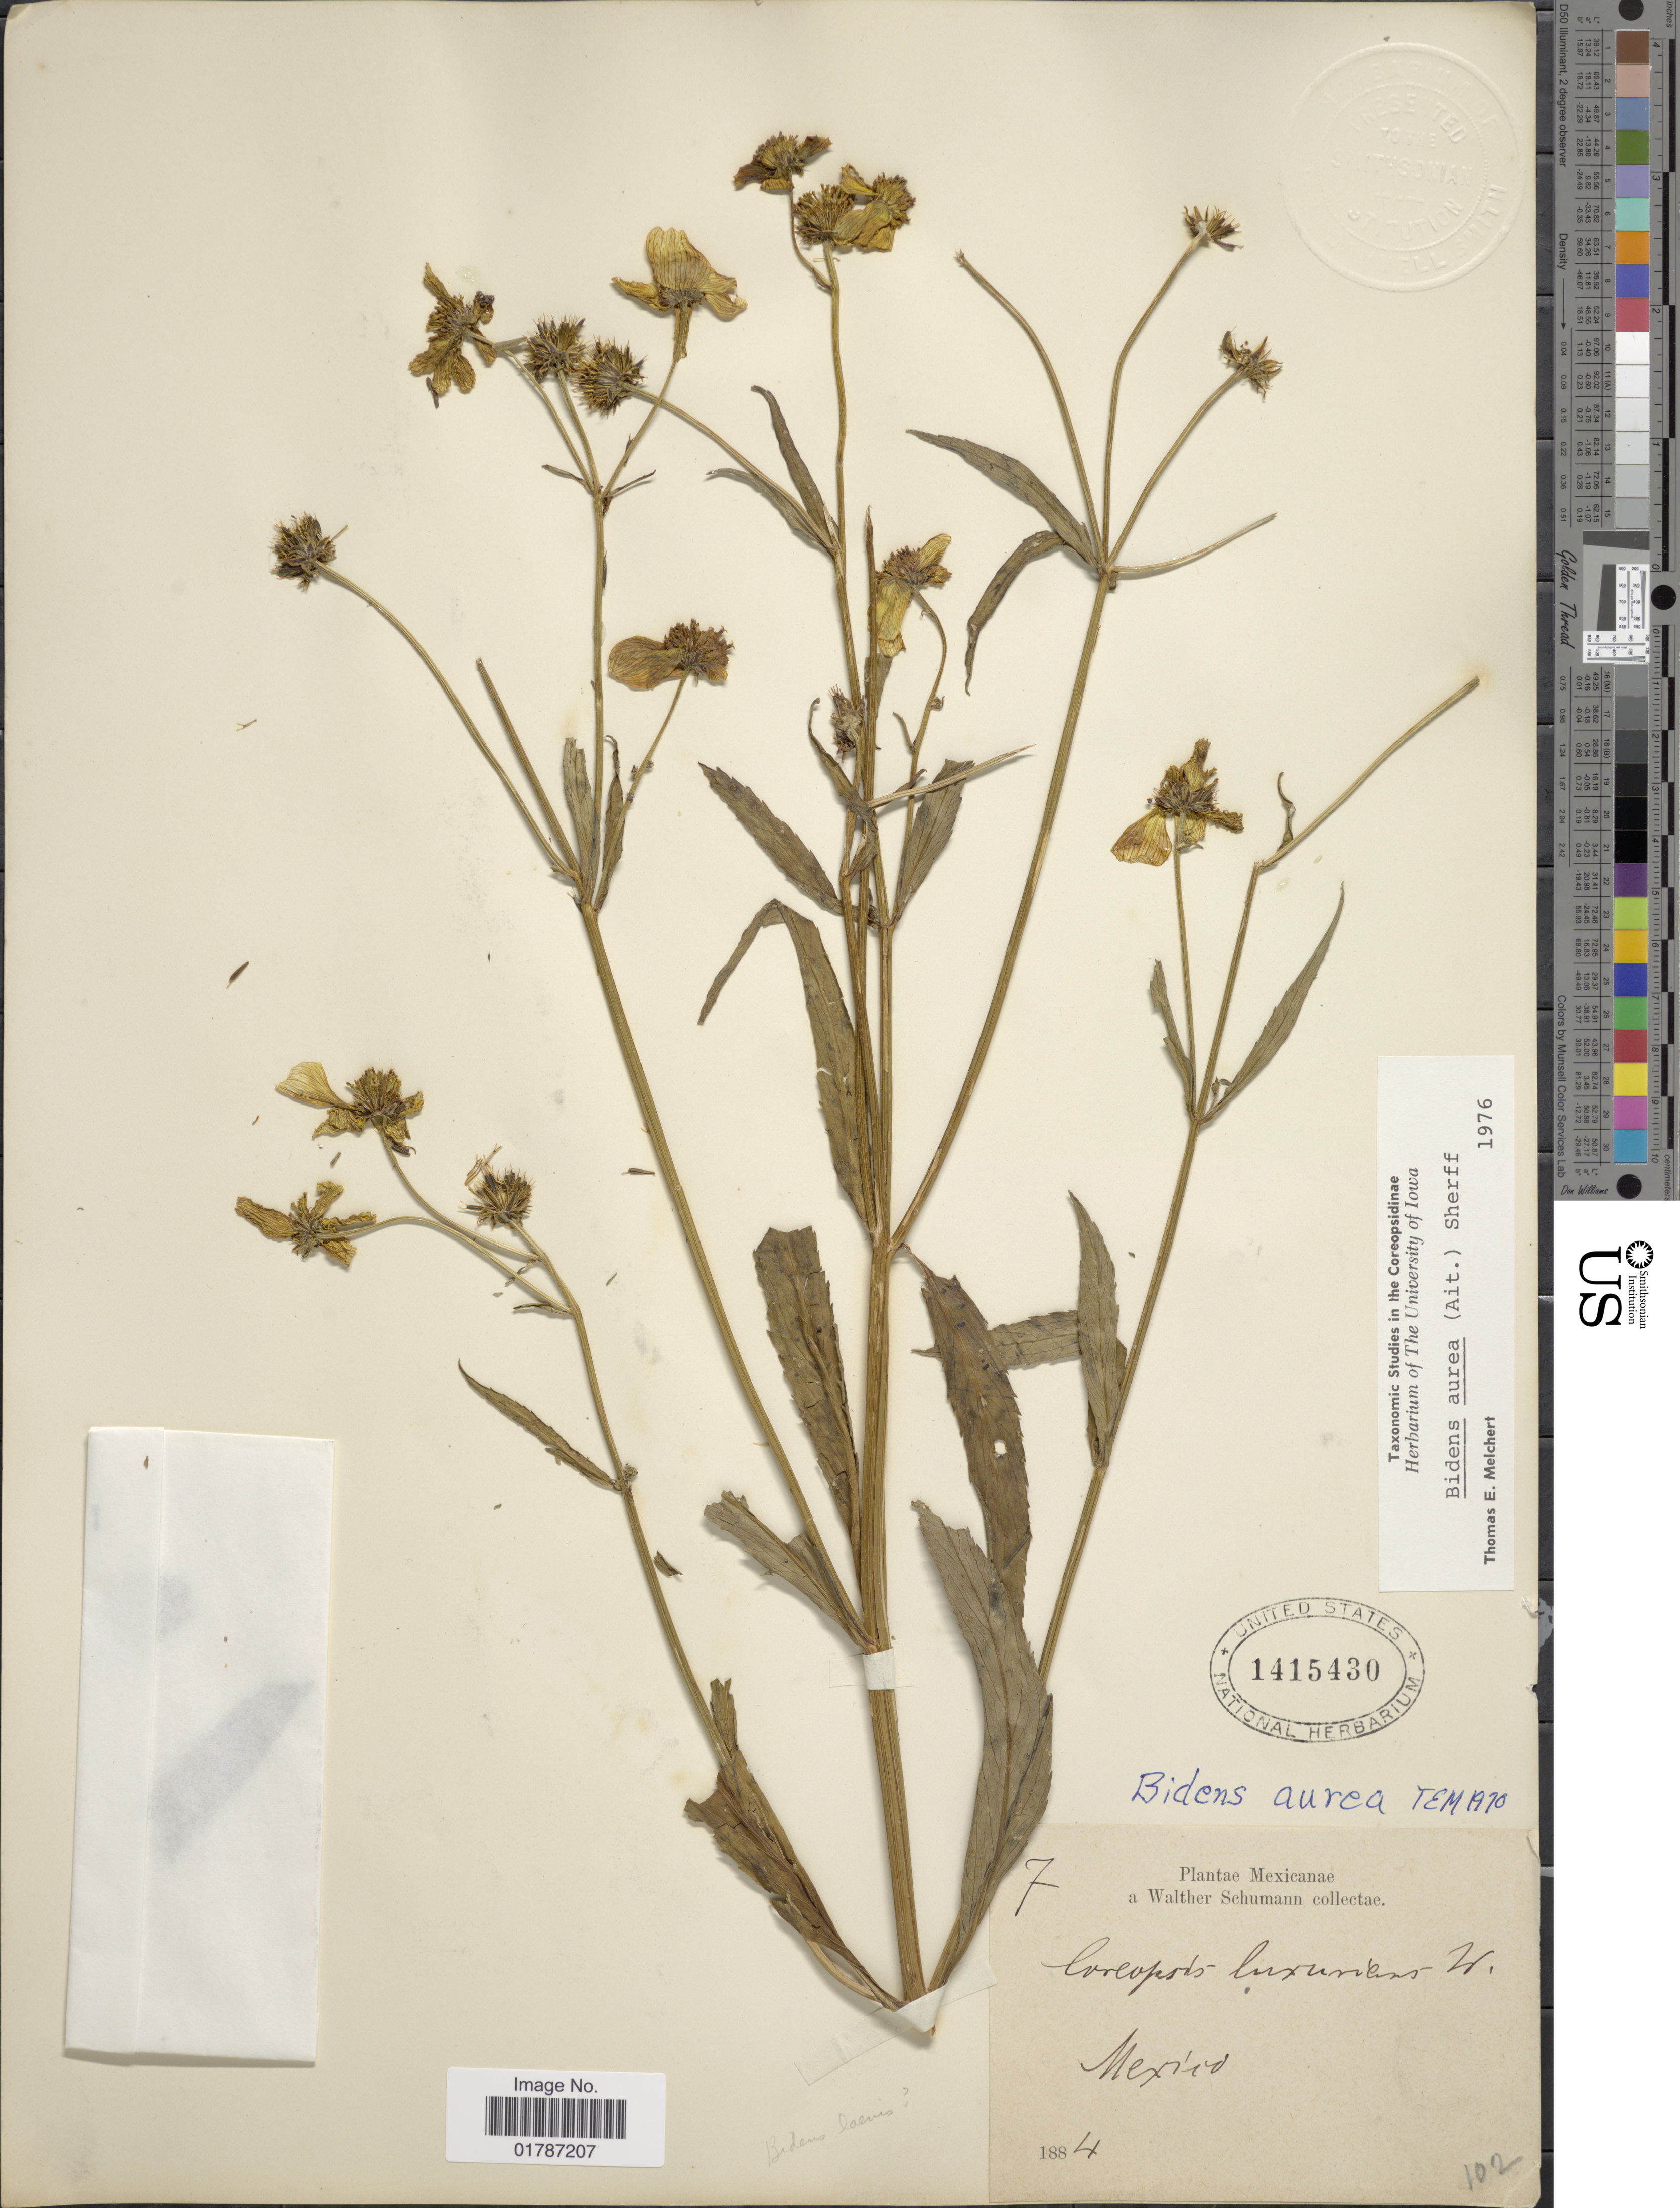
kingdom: Plantae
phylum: Tracheophyta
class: Magnoliopsida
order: Asterales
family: Asteraceae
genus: Bidens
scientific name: Bidens aurea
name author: (Aiton) Sherff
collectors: W. Schumann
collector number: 7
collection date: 1884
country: Mexico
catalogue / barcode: US 1415430